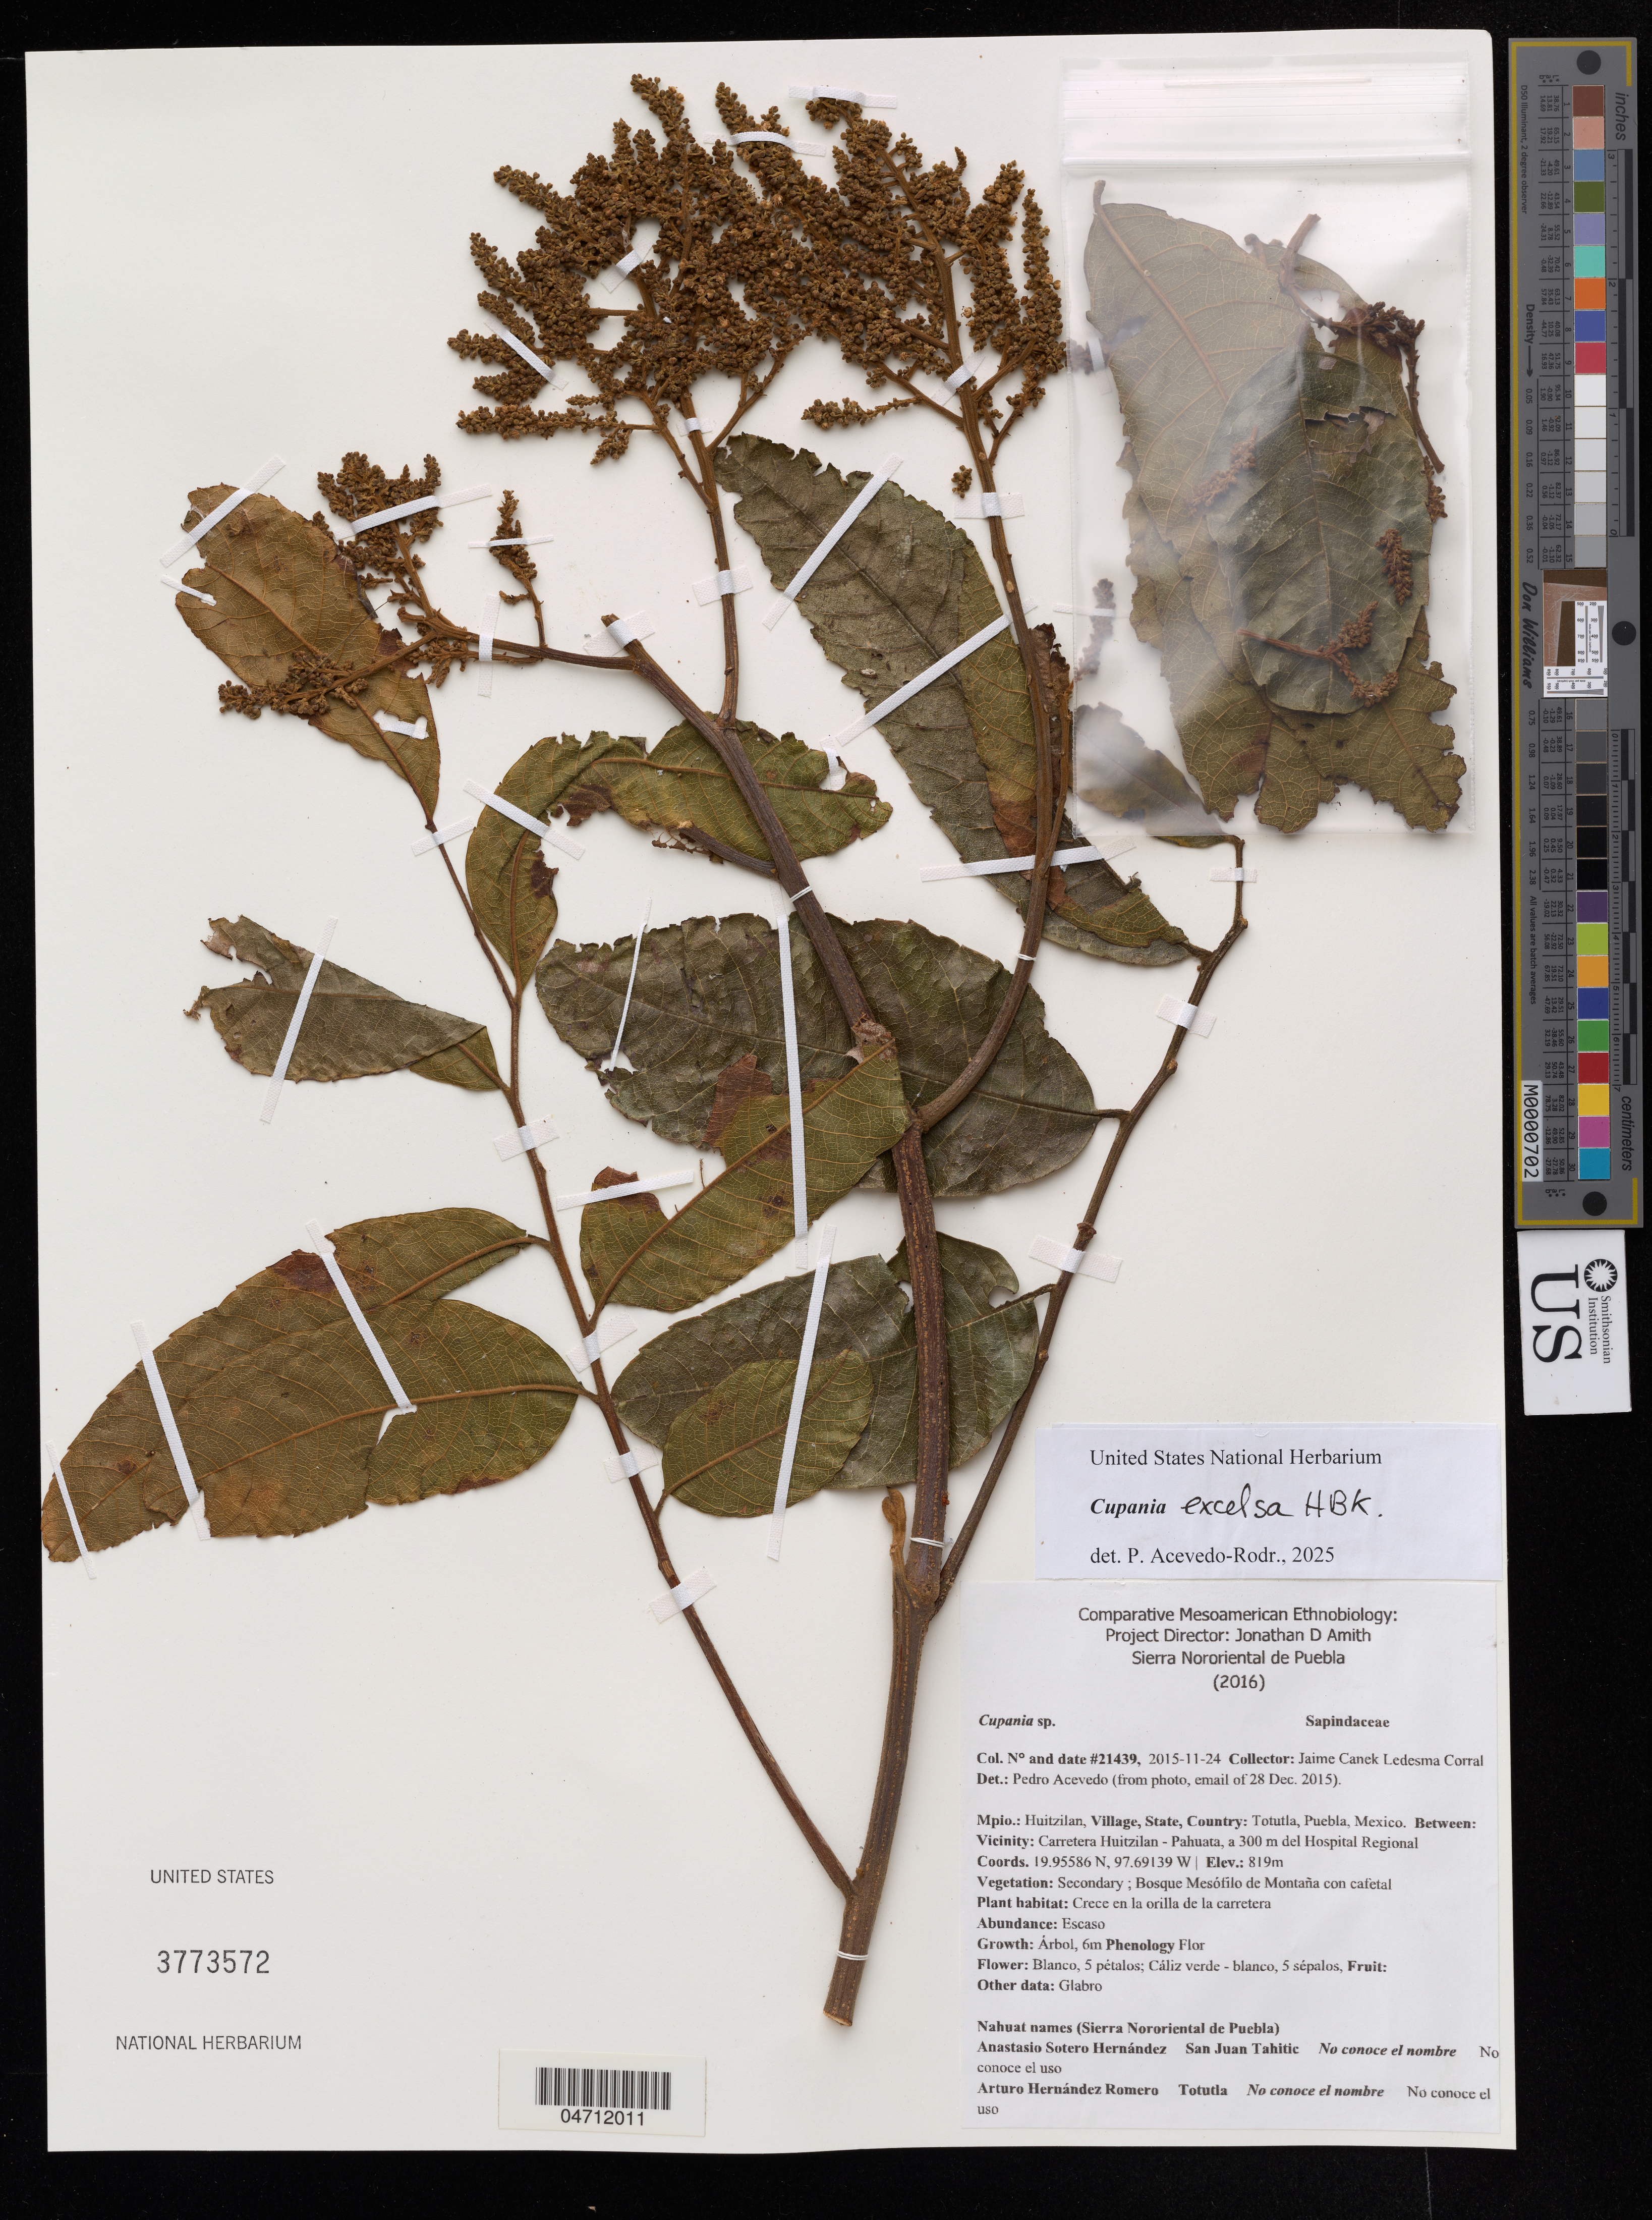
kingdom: Plantae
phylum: Tracheophyta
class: Magnoliopsida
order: Sapindales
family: Sapindaceae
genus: Cupania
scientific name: Cupania excelsa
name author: Kunth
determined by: Acevedo-Rodriguez, P., (US), Smithsonian Institution - National Museum of Natural History (UNITED STATES)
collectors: Canek Ledesma C.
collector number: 21439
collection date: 2015-11-24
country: México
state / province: Puebla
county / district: Huitzilan de Serdán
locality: PUEBLO: Totutla; LOCALIDAD EXACTA: Carretera Huitzilan-Pahuata, a 300 m del Hospital Regional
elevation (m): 819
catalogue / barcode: US 3773572